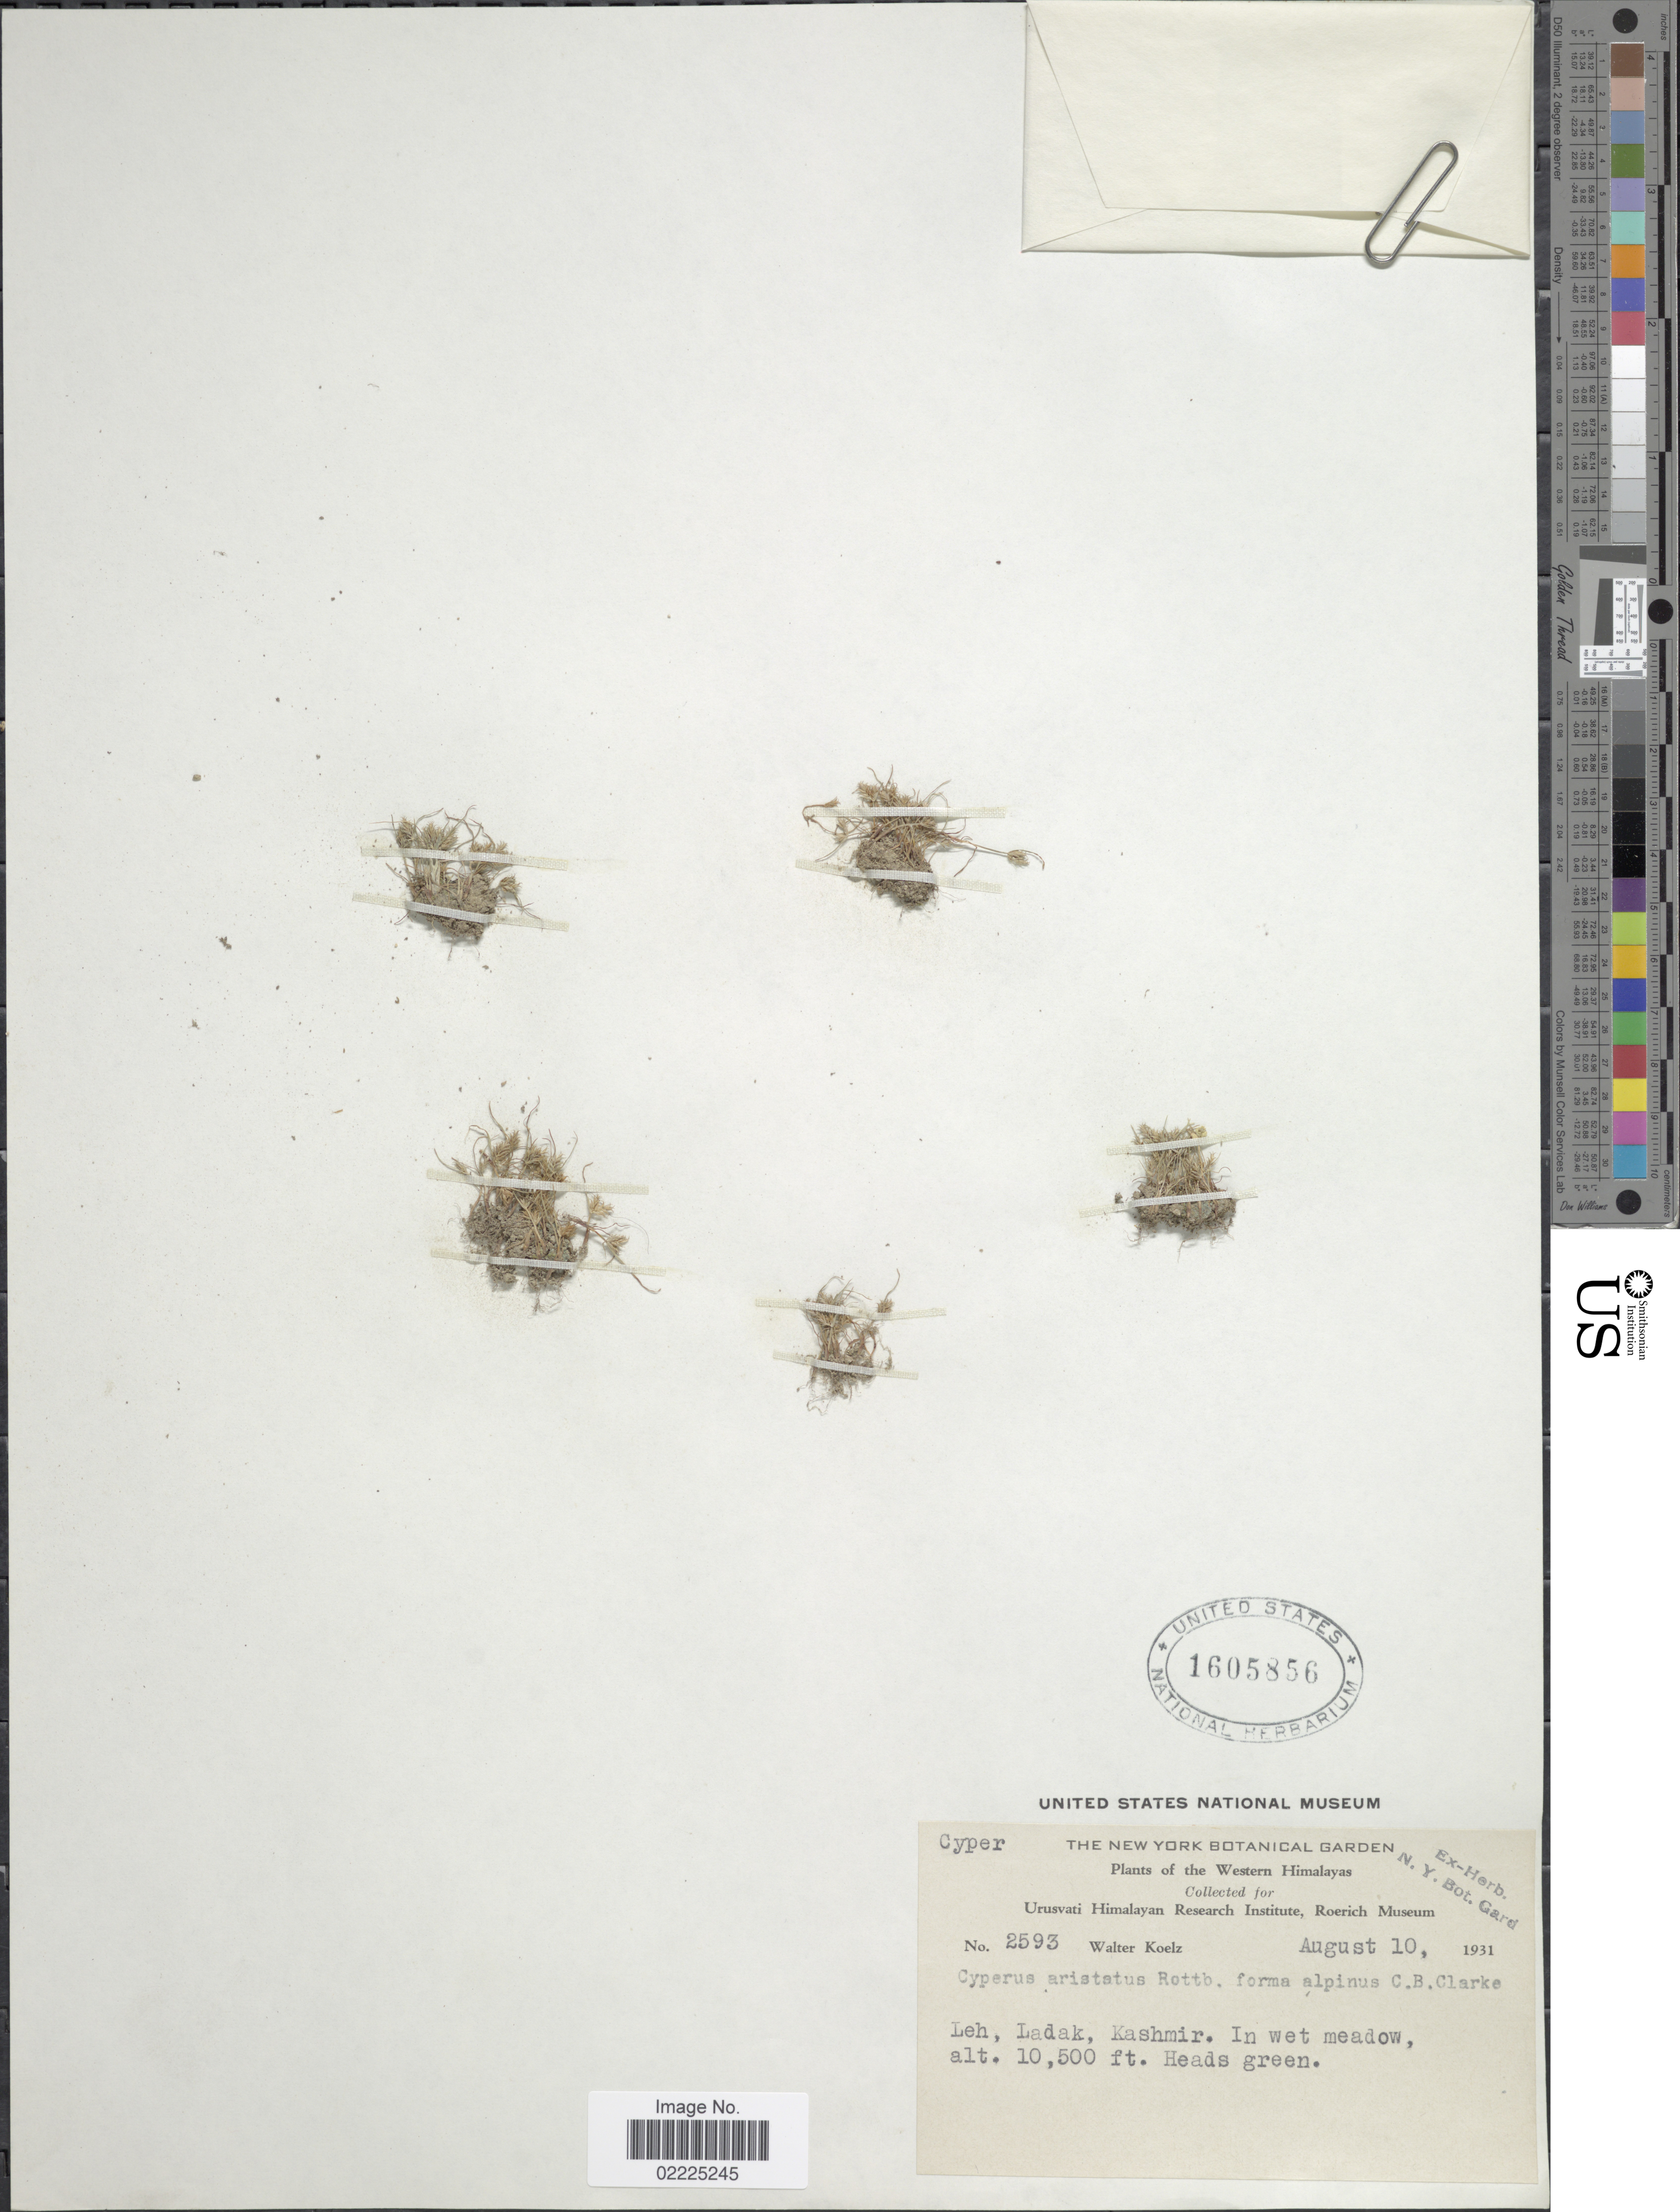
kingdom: Plantae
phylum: Tracheophyta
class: Liliopsida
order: Poales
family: Cyperaceae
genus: Cyperus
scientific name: Cyperus squarrosus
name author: L.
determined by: Strong, Mark T., (BOT), Smithsonian Institution - National Museum of Natural History (UNITED STATES)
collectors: W. N. Koelz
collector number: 2593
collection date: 1931-08-10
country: India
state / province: Ladakh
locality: Western Himalayas, Leh, Ladak, Kashmir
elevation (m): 3200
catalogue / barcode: US 1605856